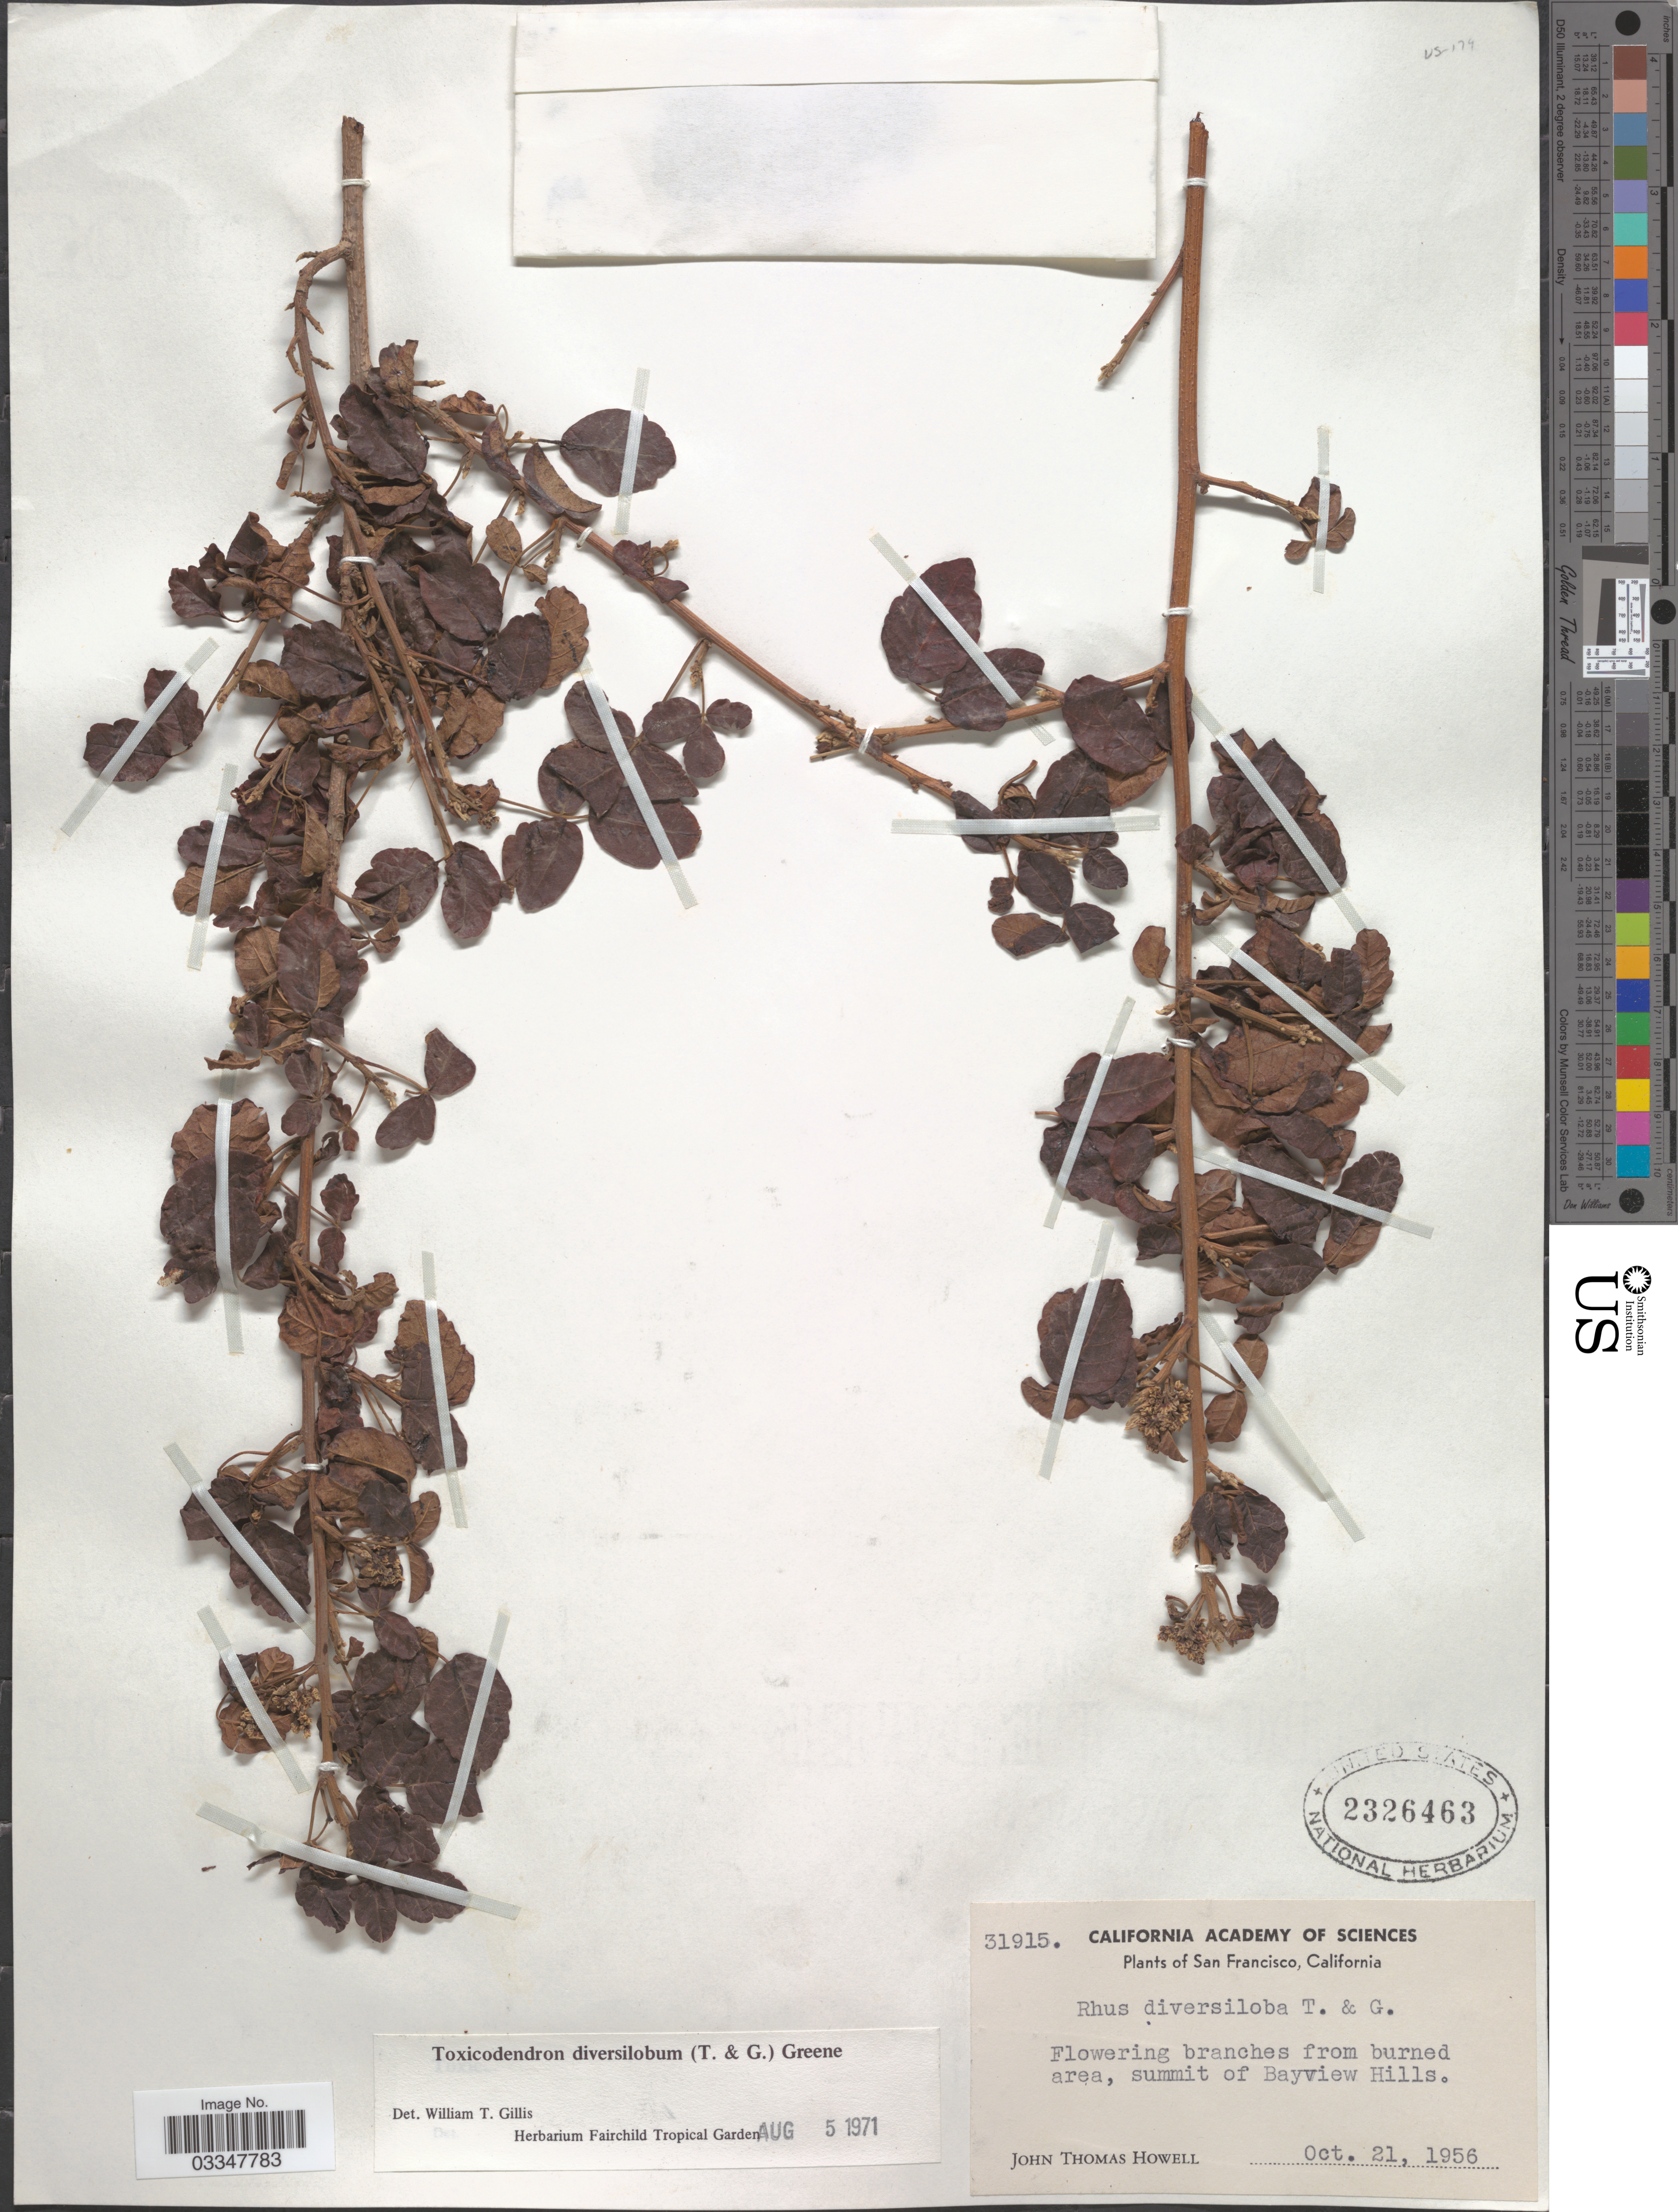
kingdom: Plantae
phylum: Tracheophyta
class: Magnoliopsida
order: Sapindales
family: Anacardiaceae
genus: Toxicodendron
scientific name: Toxicodendron diversilobum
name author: (Torr. & A. Gray) Greene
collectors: J. T. Howell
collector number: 31915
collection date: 1956-10-21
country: United States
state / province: California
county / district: San Francisco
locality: San Francisco. Summit of Bayview Hills.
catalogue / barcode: US 2326463